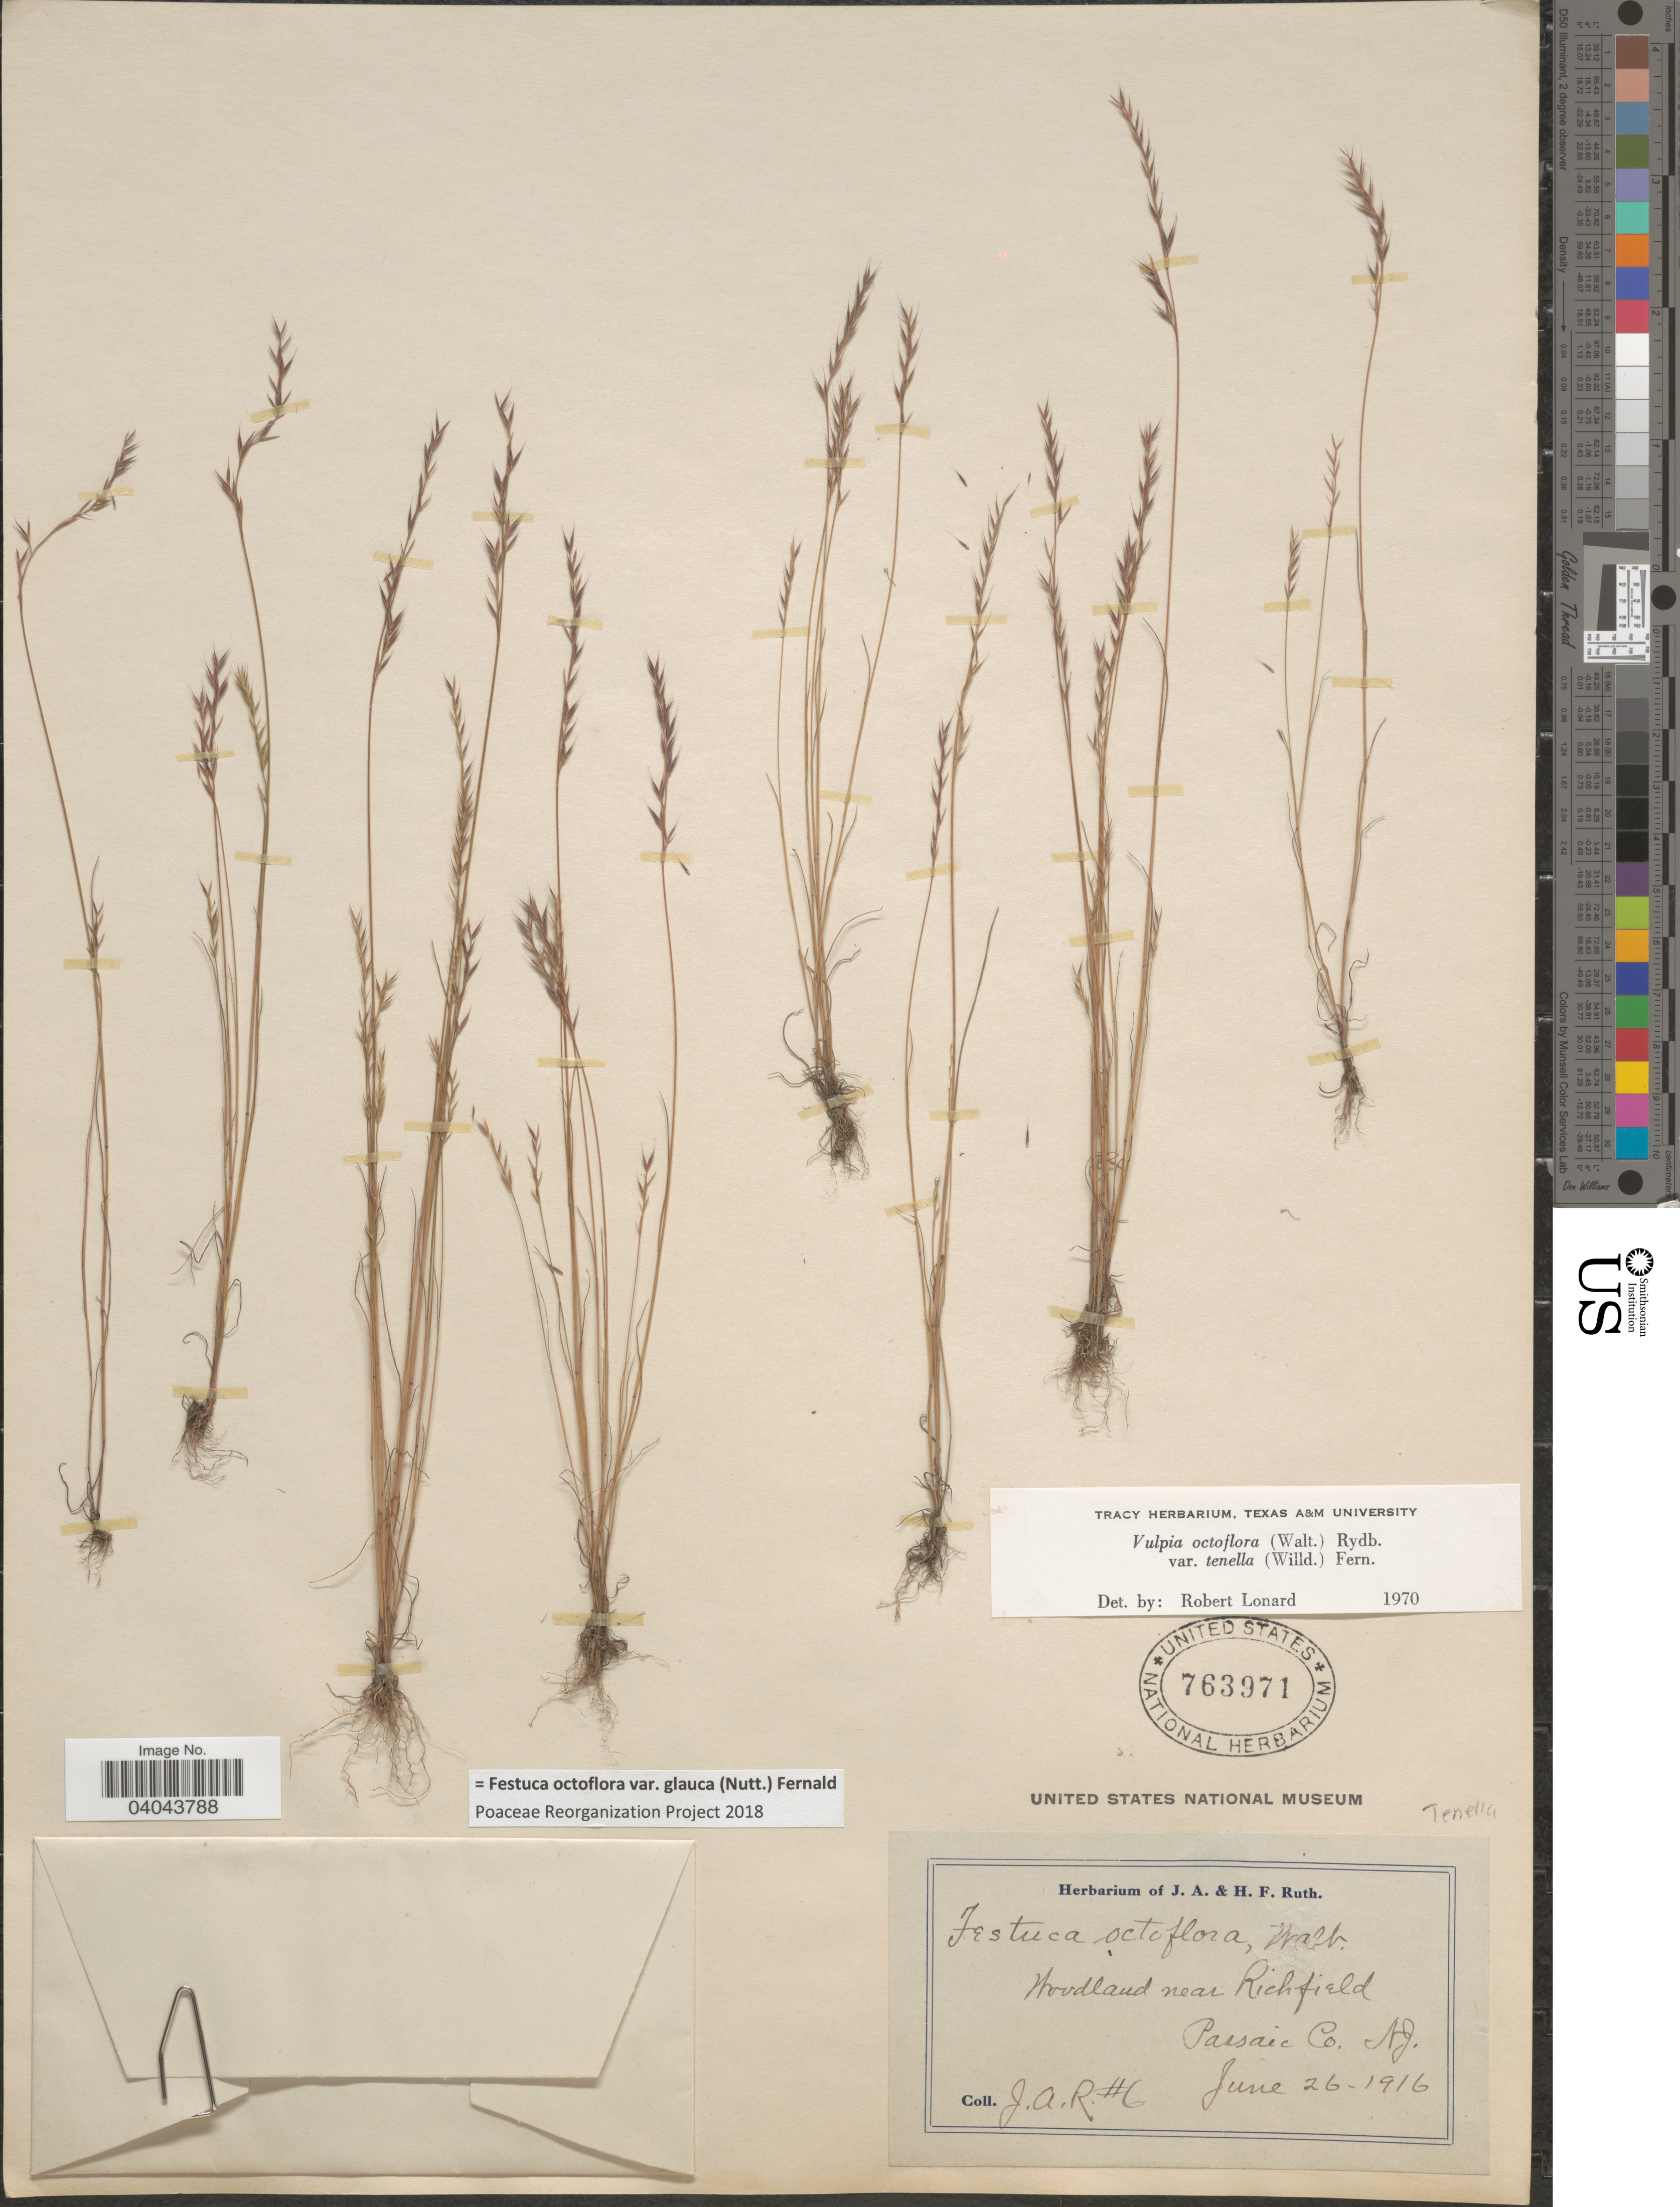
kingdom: Plantae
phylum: Tracheophyta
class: Liliopsida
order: Poales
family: Poaceae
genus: Festuca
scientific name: Festuca octoflora var. glauca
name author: (Nutt.) Fernald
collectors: J. Ruth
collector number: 6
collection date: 1916-06-26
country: United States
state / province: New Jersey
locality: Woodland near Richfield. Passaic Co.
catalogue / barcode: US 763971